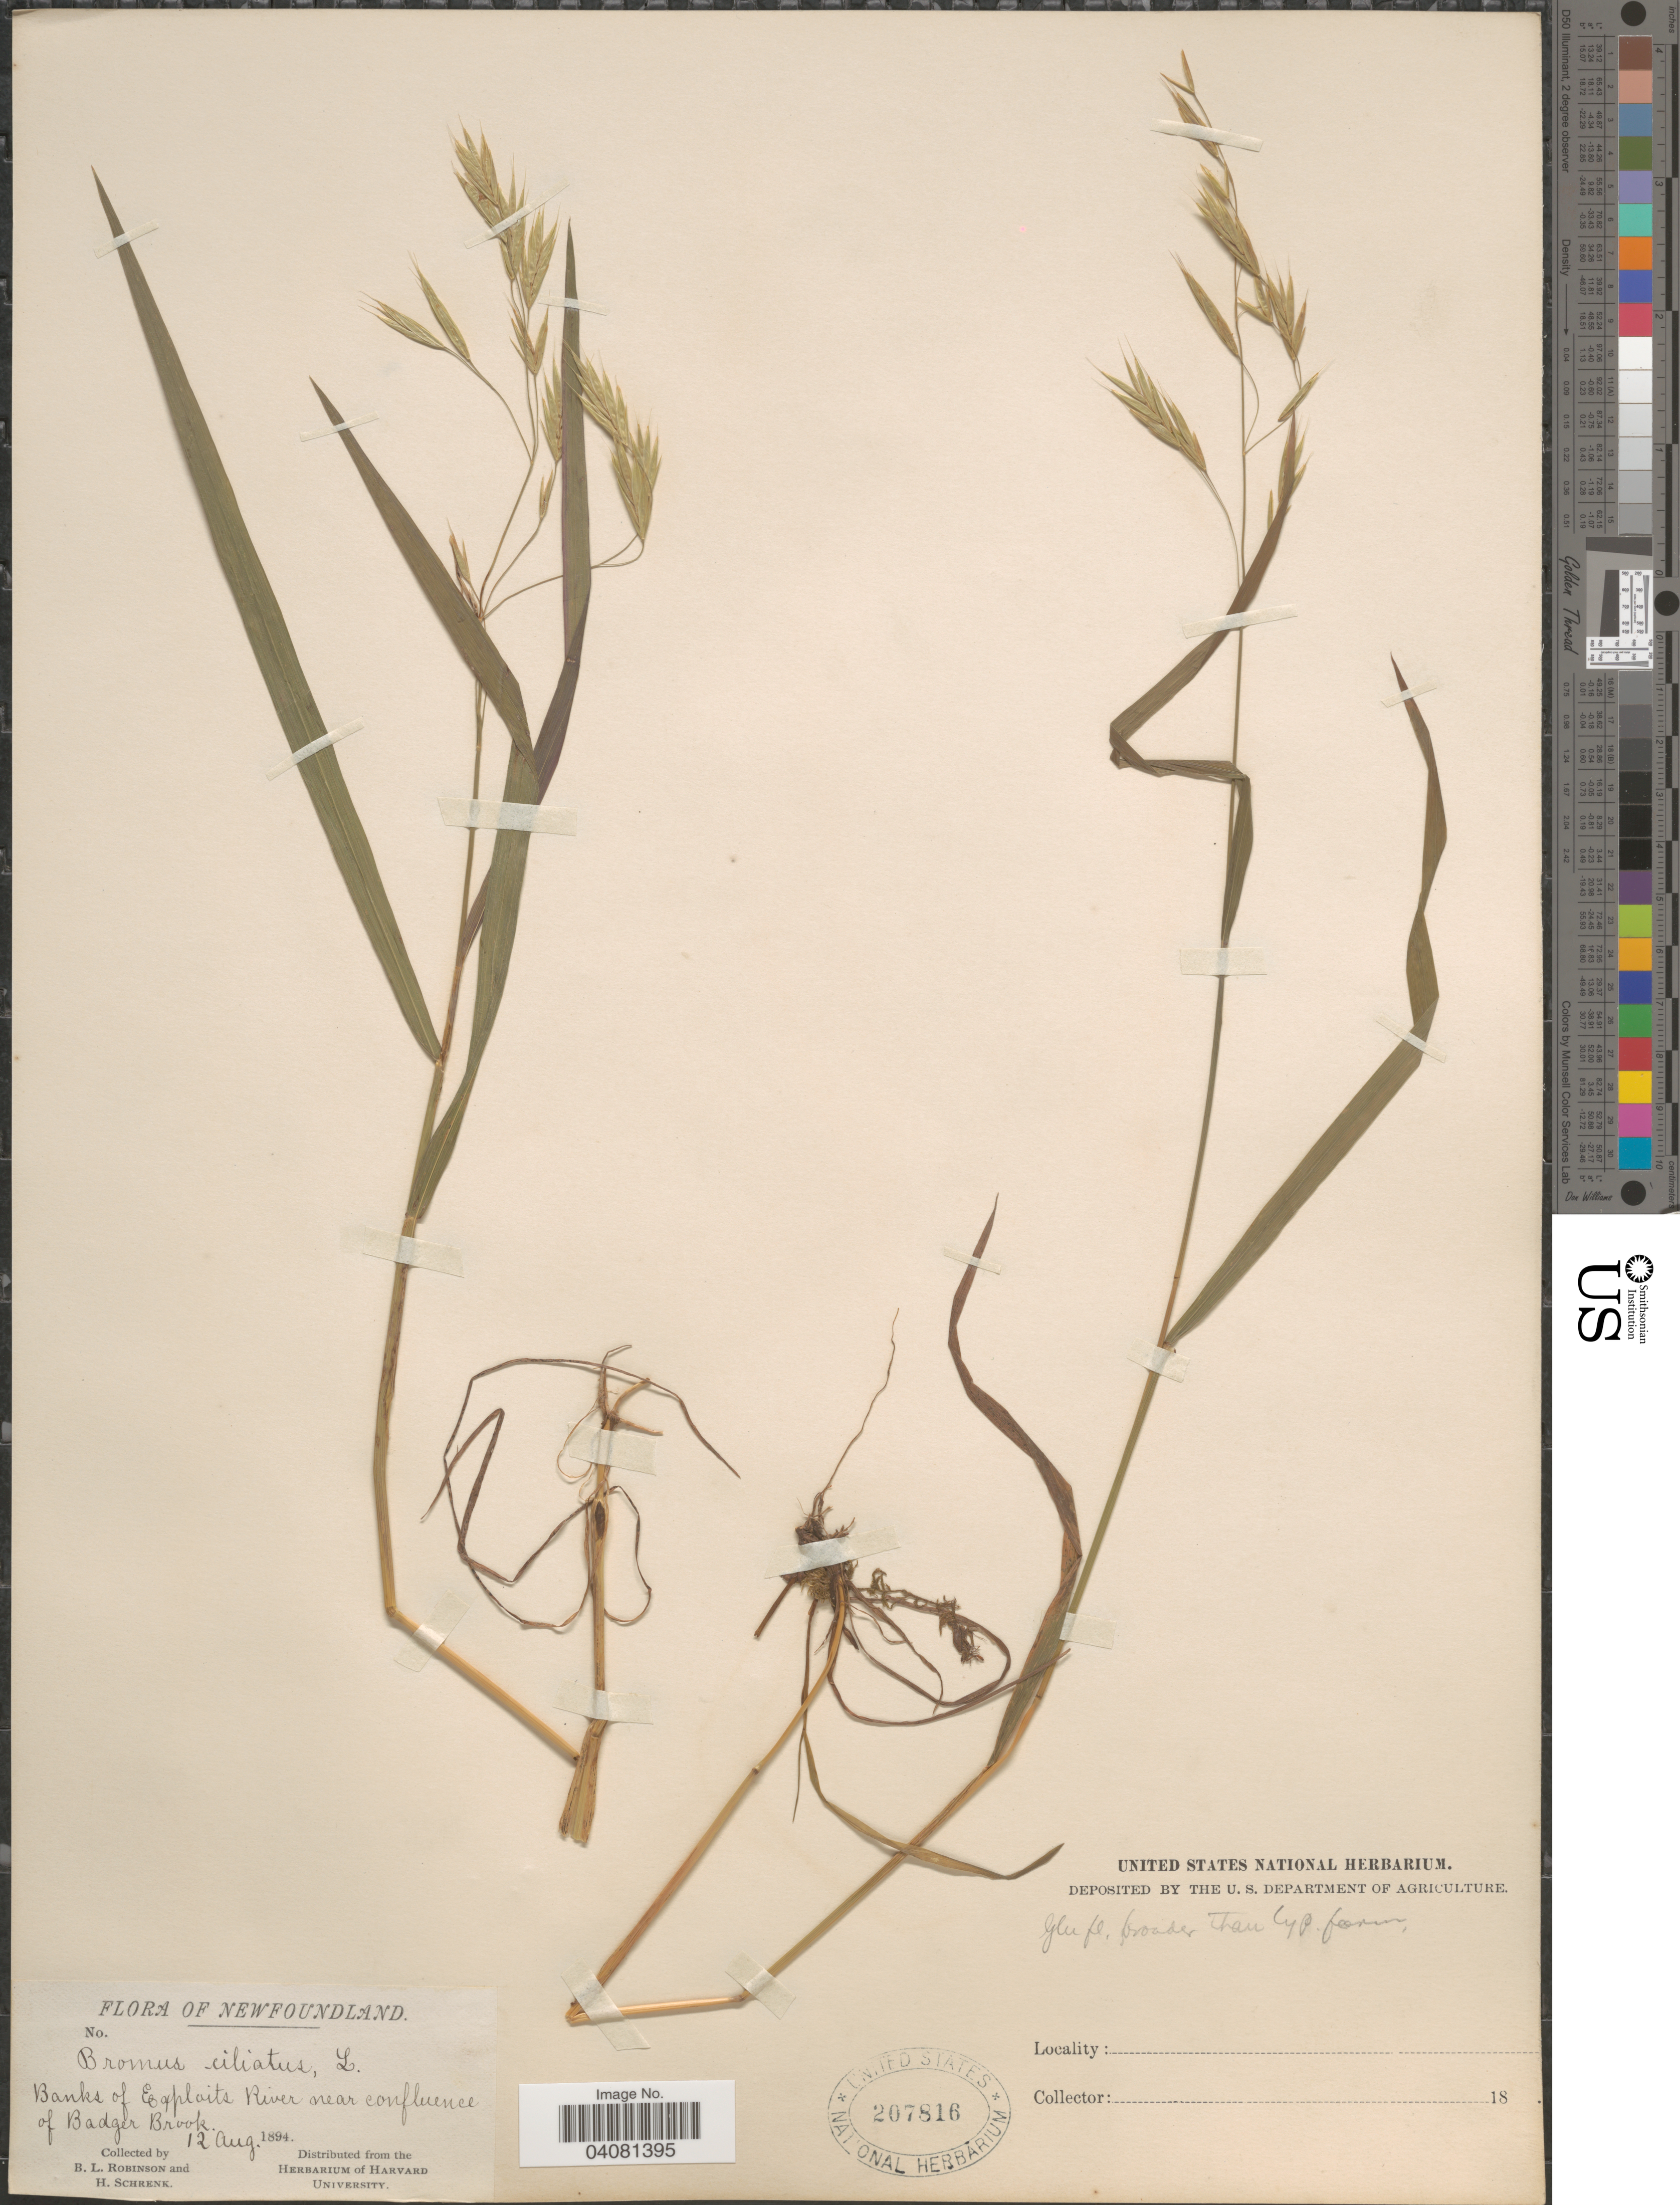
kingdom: Plantae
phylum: Tracheophyta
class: Liliopsida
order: Poales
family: Poaceae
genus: Bromus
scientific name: Bromus ciliatus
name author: L.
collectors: B. L. Robinson & H. Schrenk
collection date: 1894-08-12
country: Canada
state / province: Newfoundland and Labrador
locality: Banks of Exploits River near confluence of Badger Brook.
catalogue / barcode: US 207816